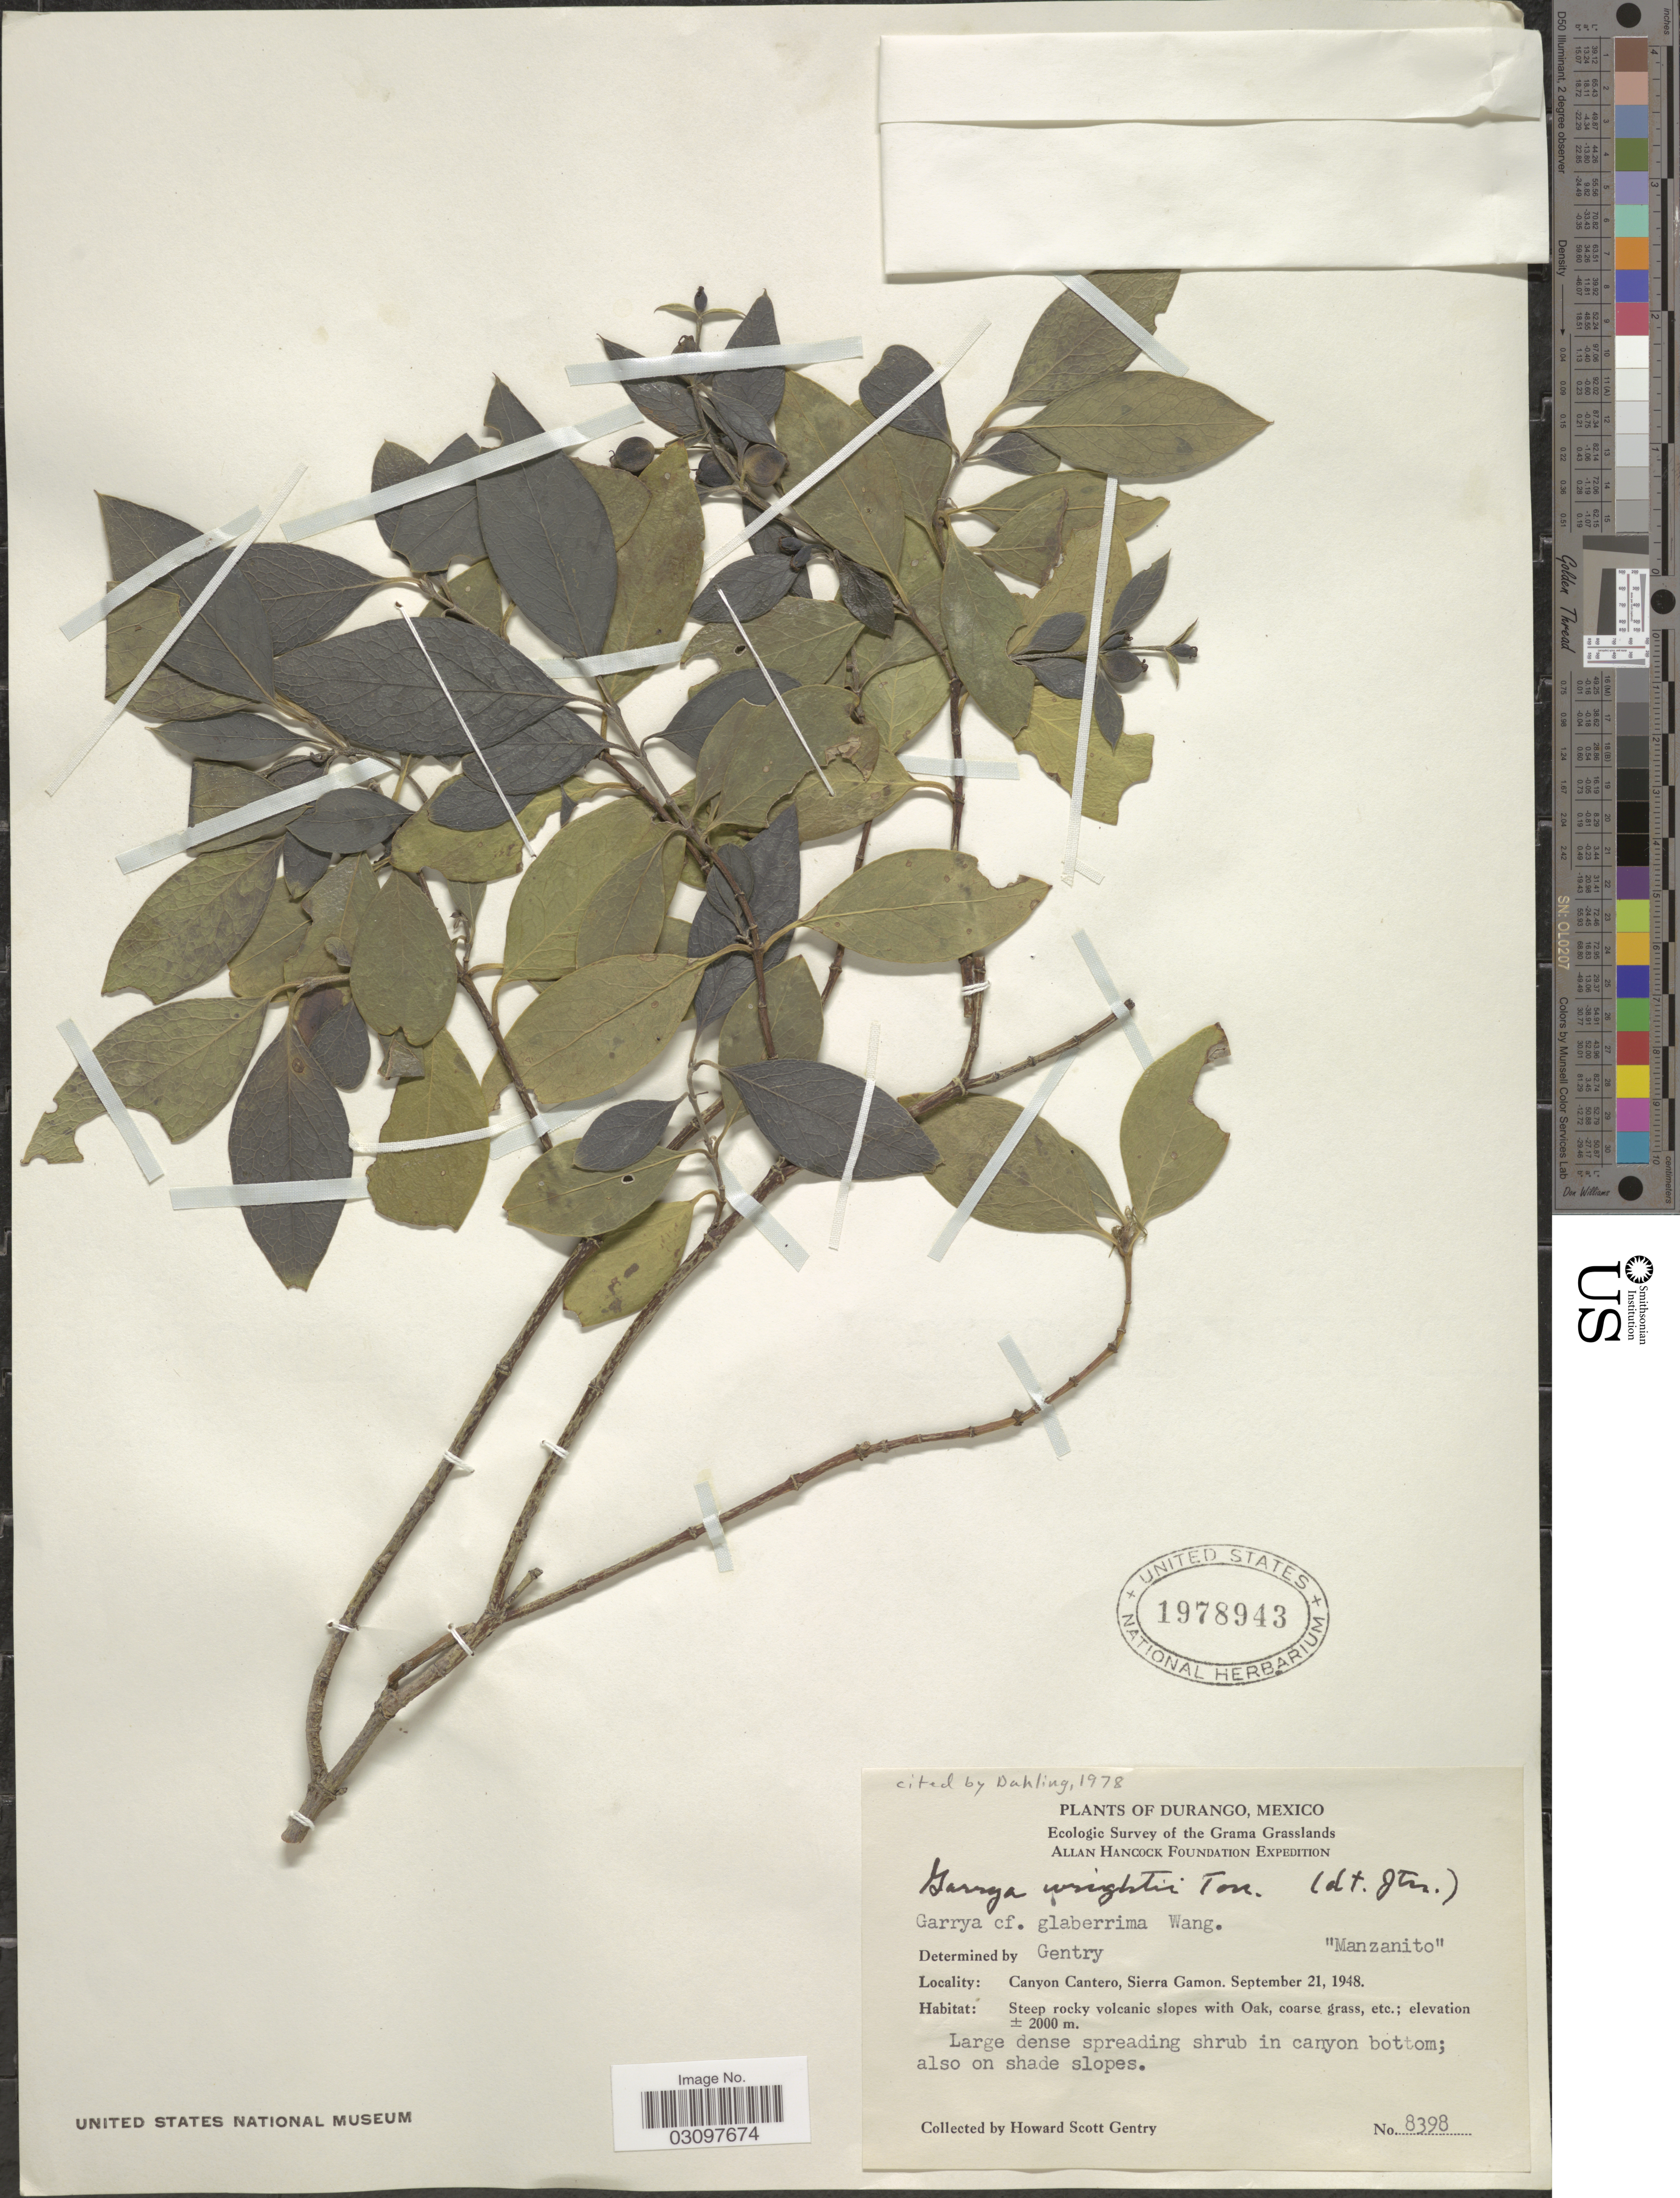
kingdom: Plantae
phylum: Tracheophyta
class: Magnoliopsida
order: Garryales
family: Garryaceae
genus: Garrya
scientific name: Garrya wrightii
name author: Torr.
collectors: H. S. Gentry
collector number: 8398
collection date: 1948-09-21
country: Mexico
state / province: Durango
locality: Canyon Cantero, Sierra Gamon.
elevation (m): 2000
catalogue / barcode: US 1978943